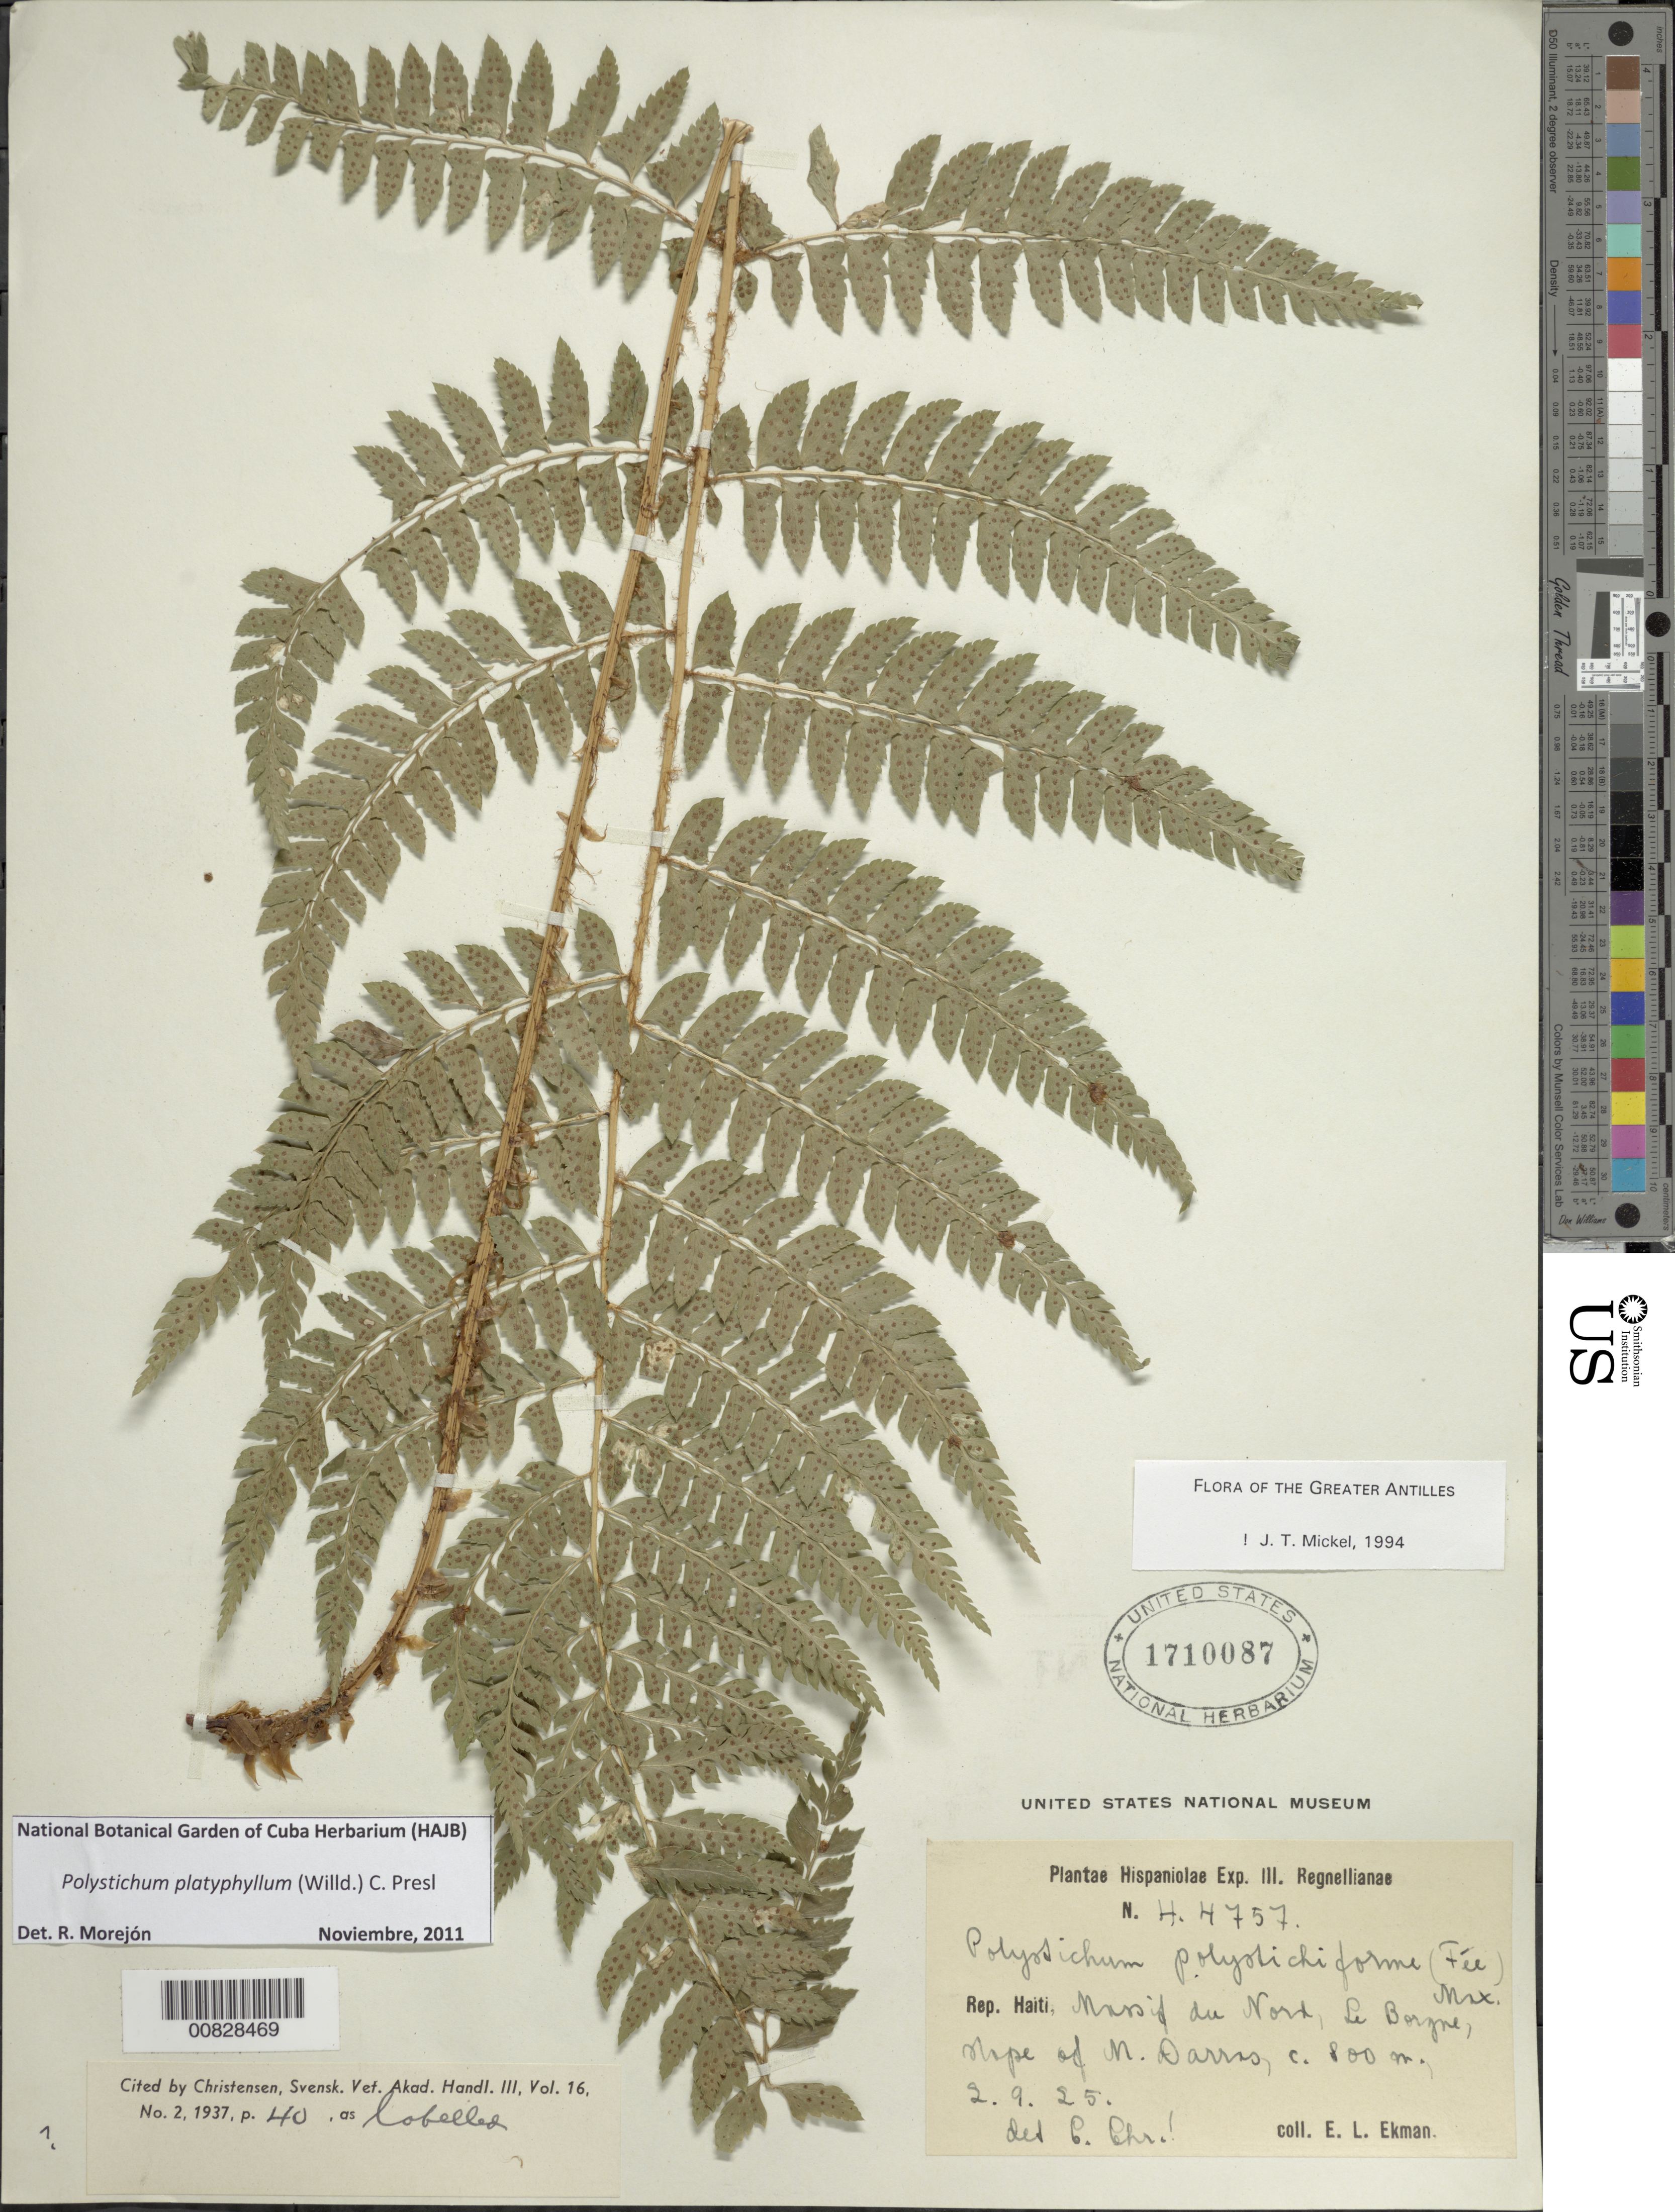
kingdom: Plantae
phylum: Tracheophyta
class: Polypodiopsida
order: Polypodiales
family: Dryopteridaceae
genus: Polystichum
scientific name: Polystichum platyphyllum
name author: (Willd.) C. Presl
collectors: E. L. Ekman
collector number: H 4757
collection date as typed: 02 Sep 1925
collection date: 1925-09-02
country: Haiti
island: Hispaniola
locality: Massif du Nord, Le Borgne, slope of M. Darras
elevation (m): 800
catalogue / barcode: US 1710087